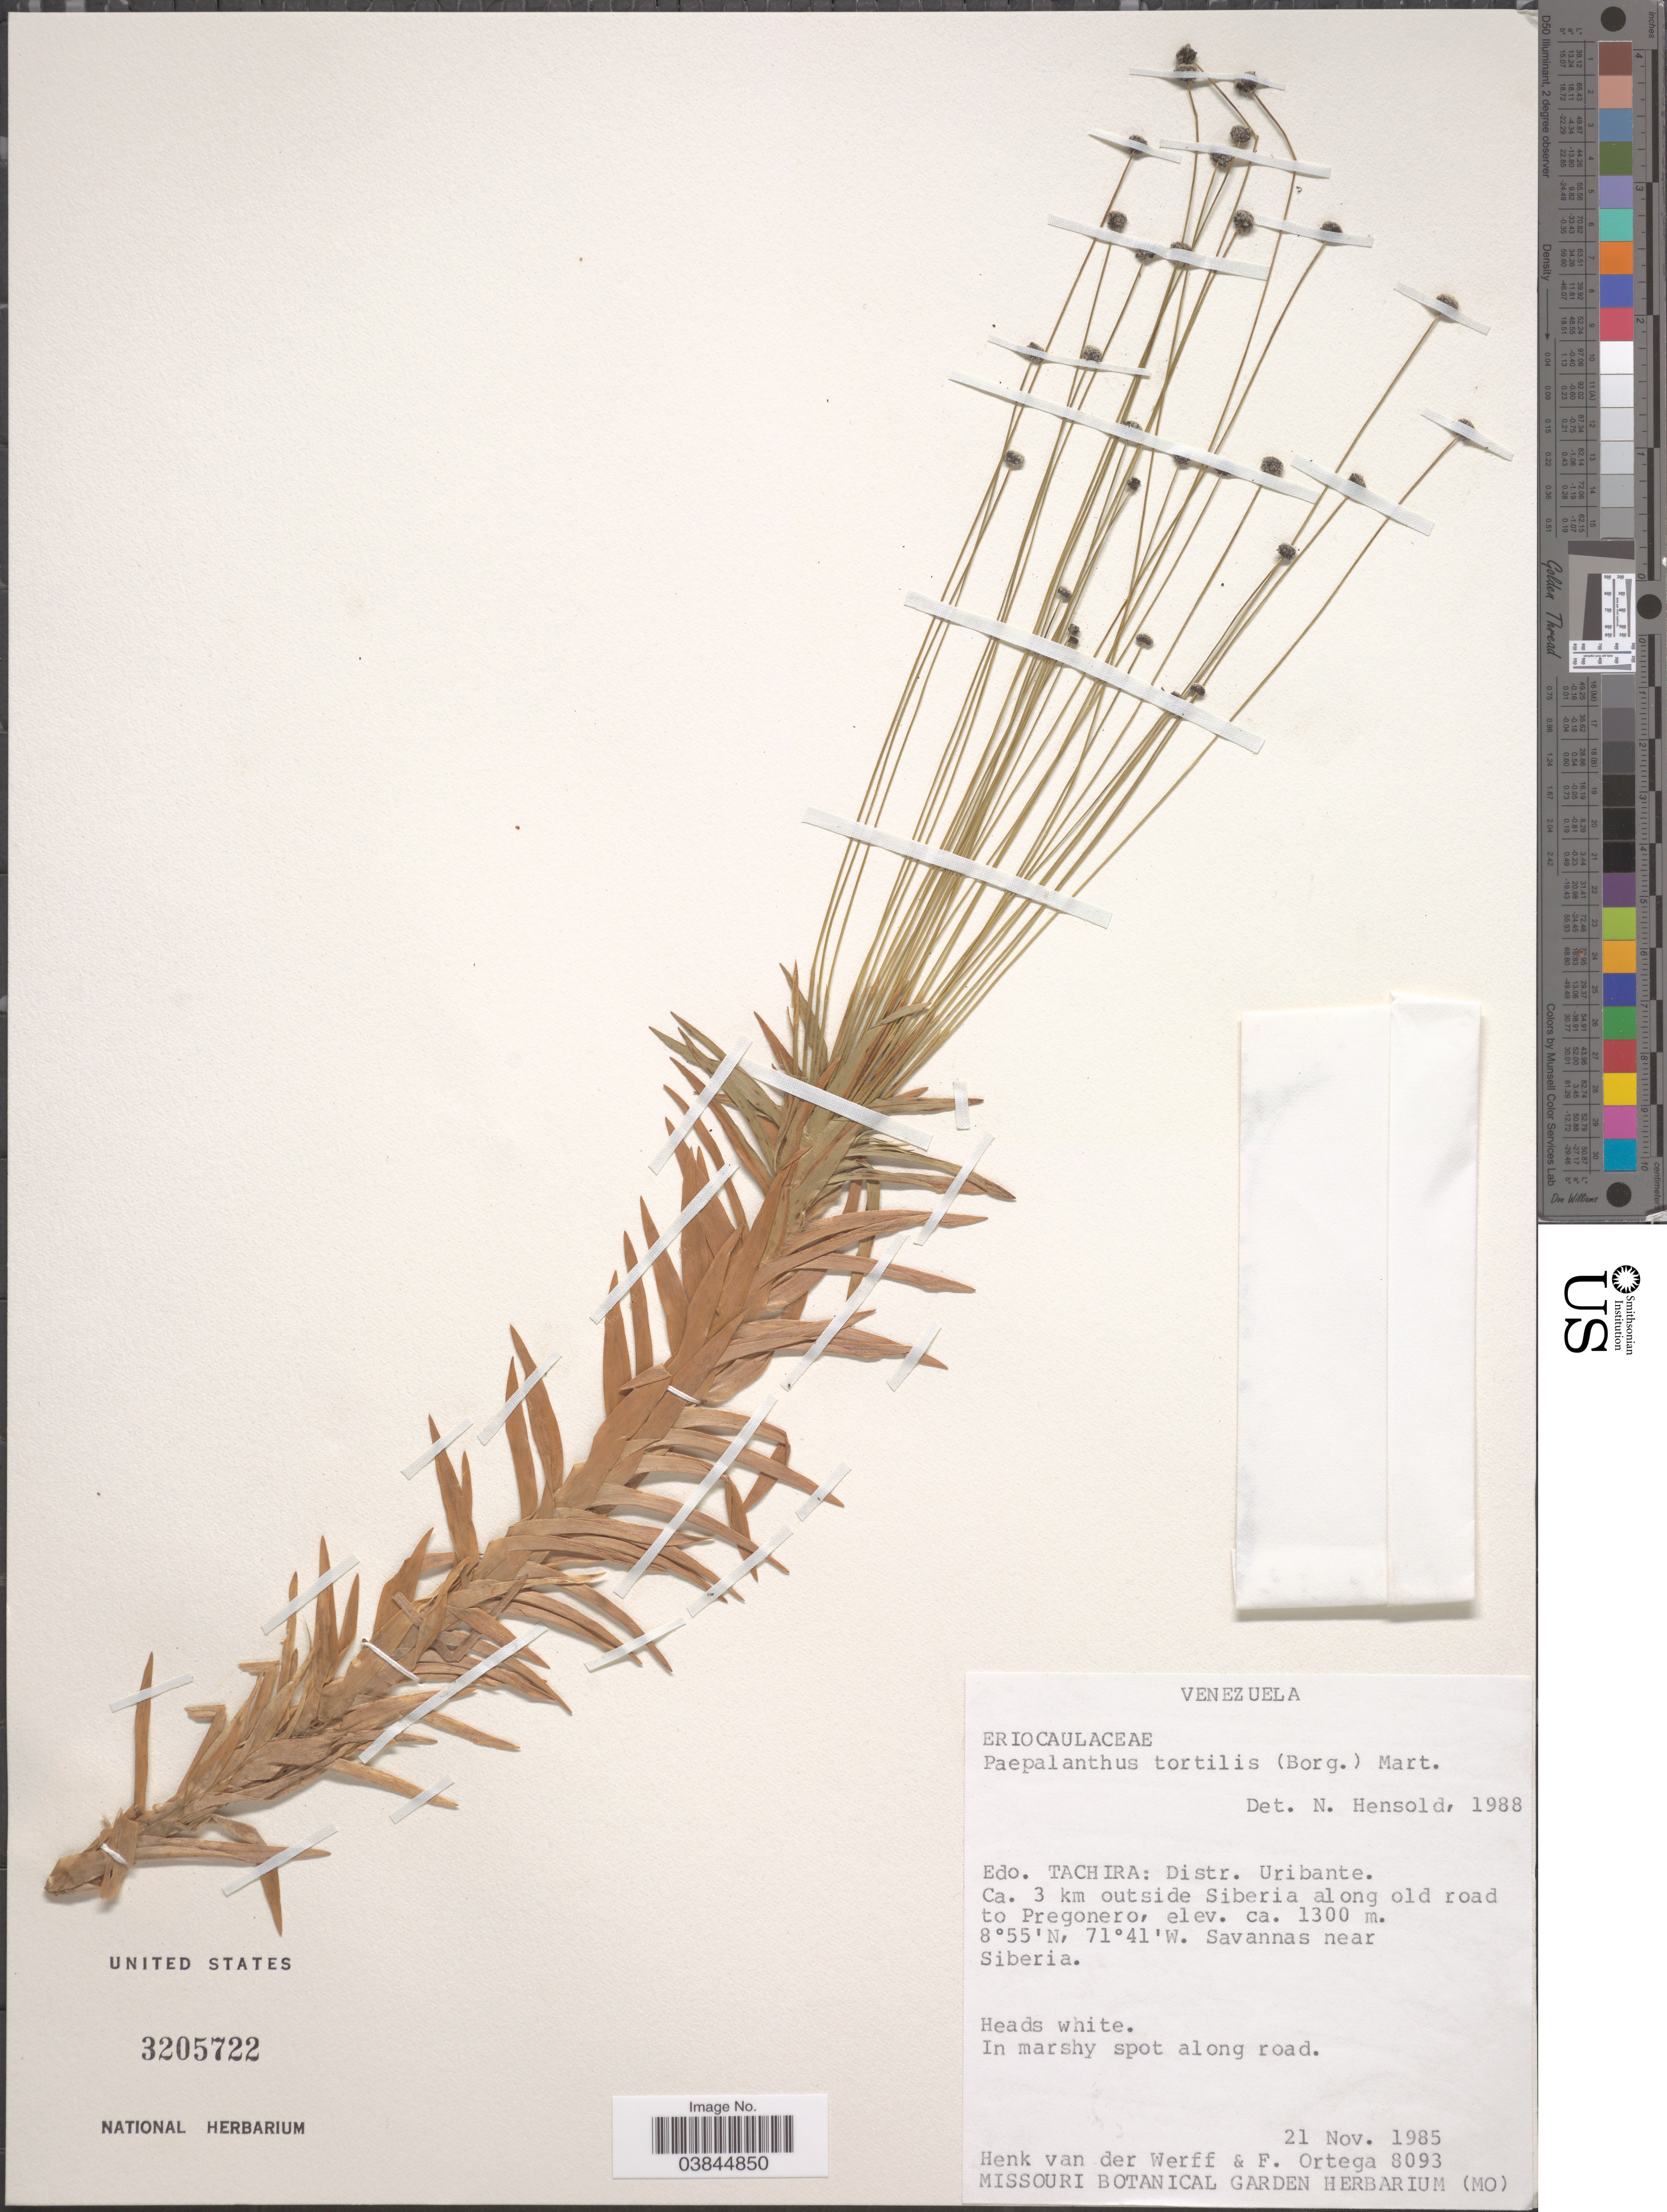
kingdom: Plantae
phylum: Tracheophyta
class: Liliopsida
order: Poales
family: Eriocaulaceae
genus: Paepalanthus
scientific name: Paepalanthus tortilis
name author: (Bong.) Koern.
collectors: H. van der Werff & F. J. Ortega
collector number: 8093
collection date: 1985-11-21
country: Venezuela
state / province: Tachira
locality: Distr. Uribante. Ca. 3 km outside Siberia along old road to Pregonero.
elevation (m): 1300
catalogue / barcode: US 3205722